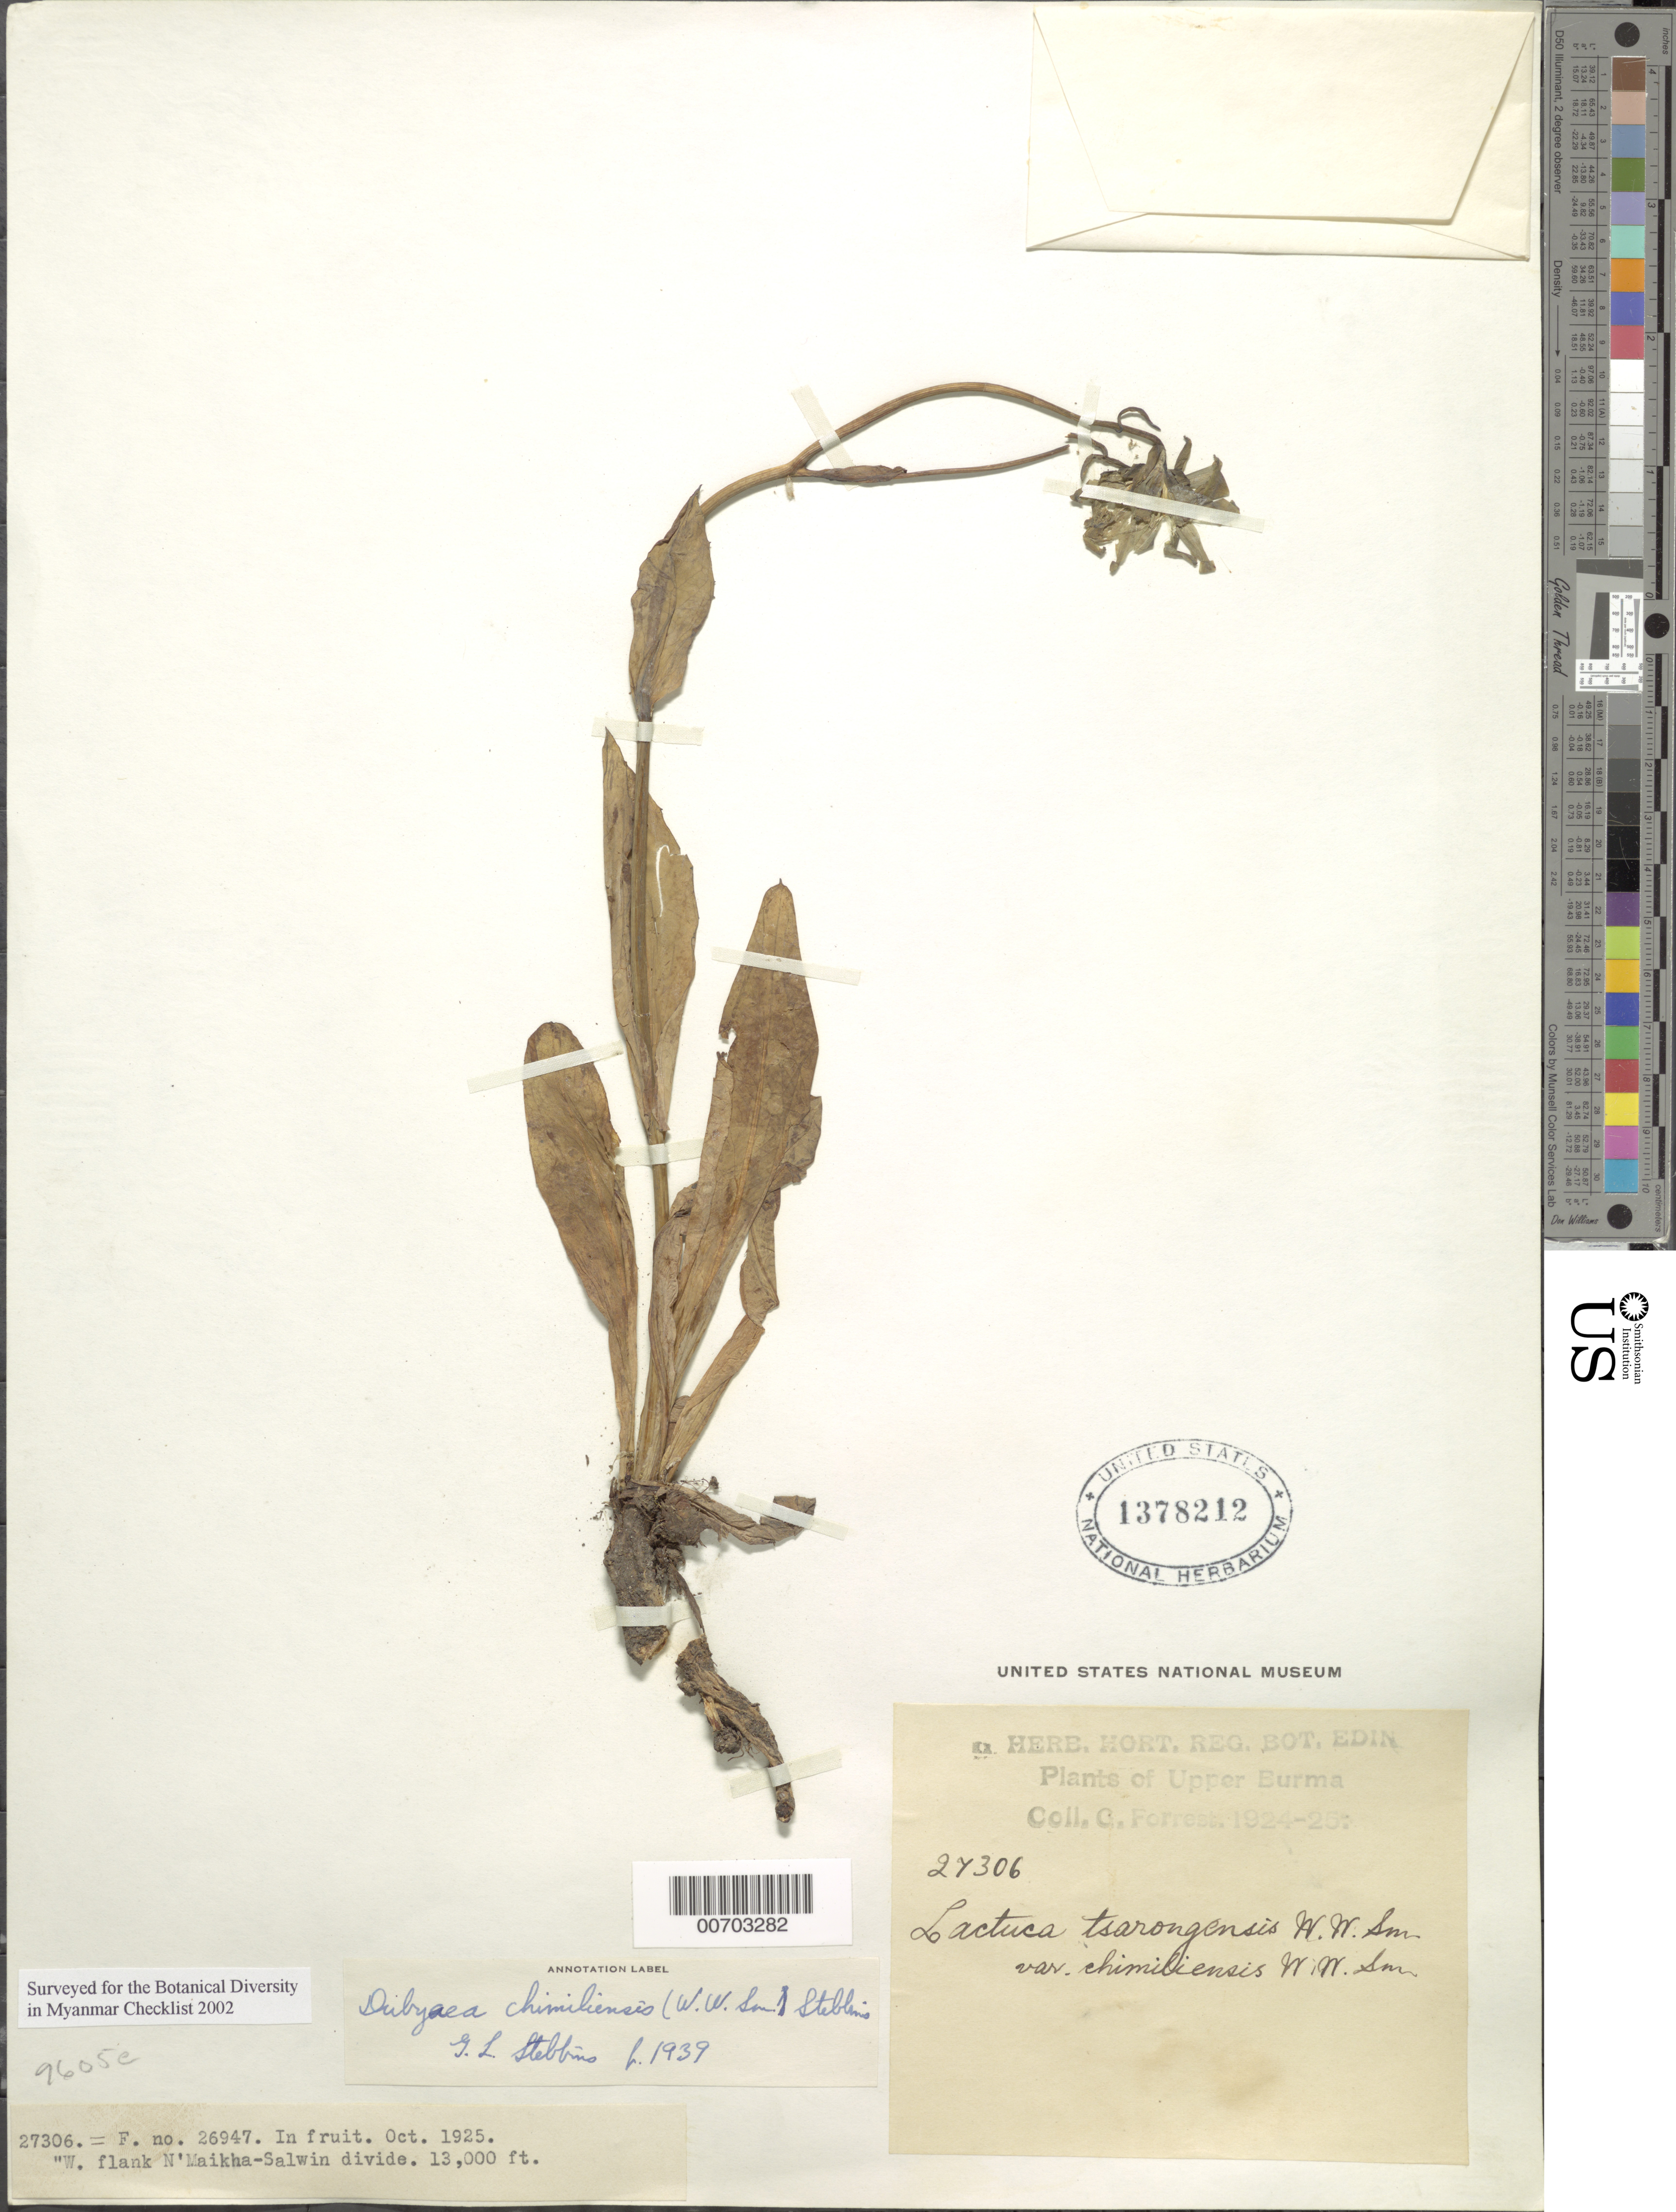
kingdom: Plantae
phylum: Tracheophyta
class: Magnoliopsida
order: Asterales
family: Asteraceae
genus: Dubyaea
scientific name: Dubyaea chimiliensis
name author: (W.W. Sm.) Stebbins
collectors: G. Forrest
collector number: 27306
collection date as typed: Oct 1925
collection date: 1925-10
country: Myanmar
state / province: Kachin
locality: N'Maikha-Salwin Divide, W flank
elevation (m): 3962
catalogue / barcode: US 1378212